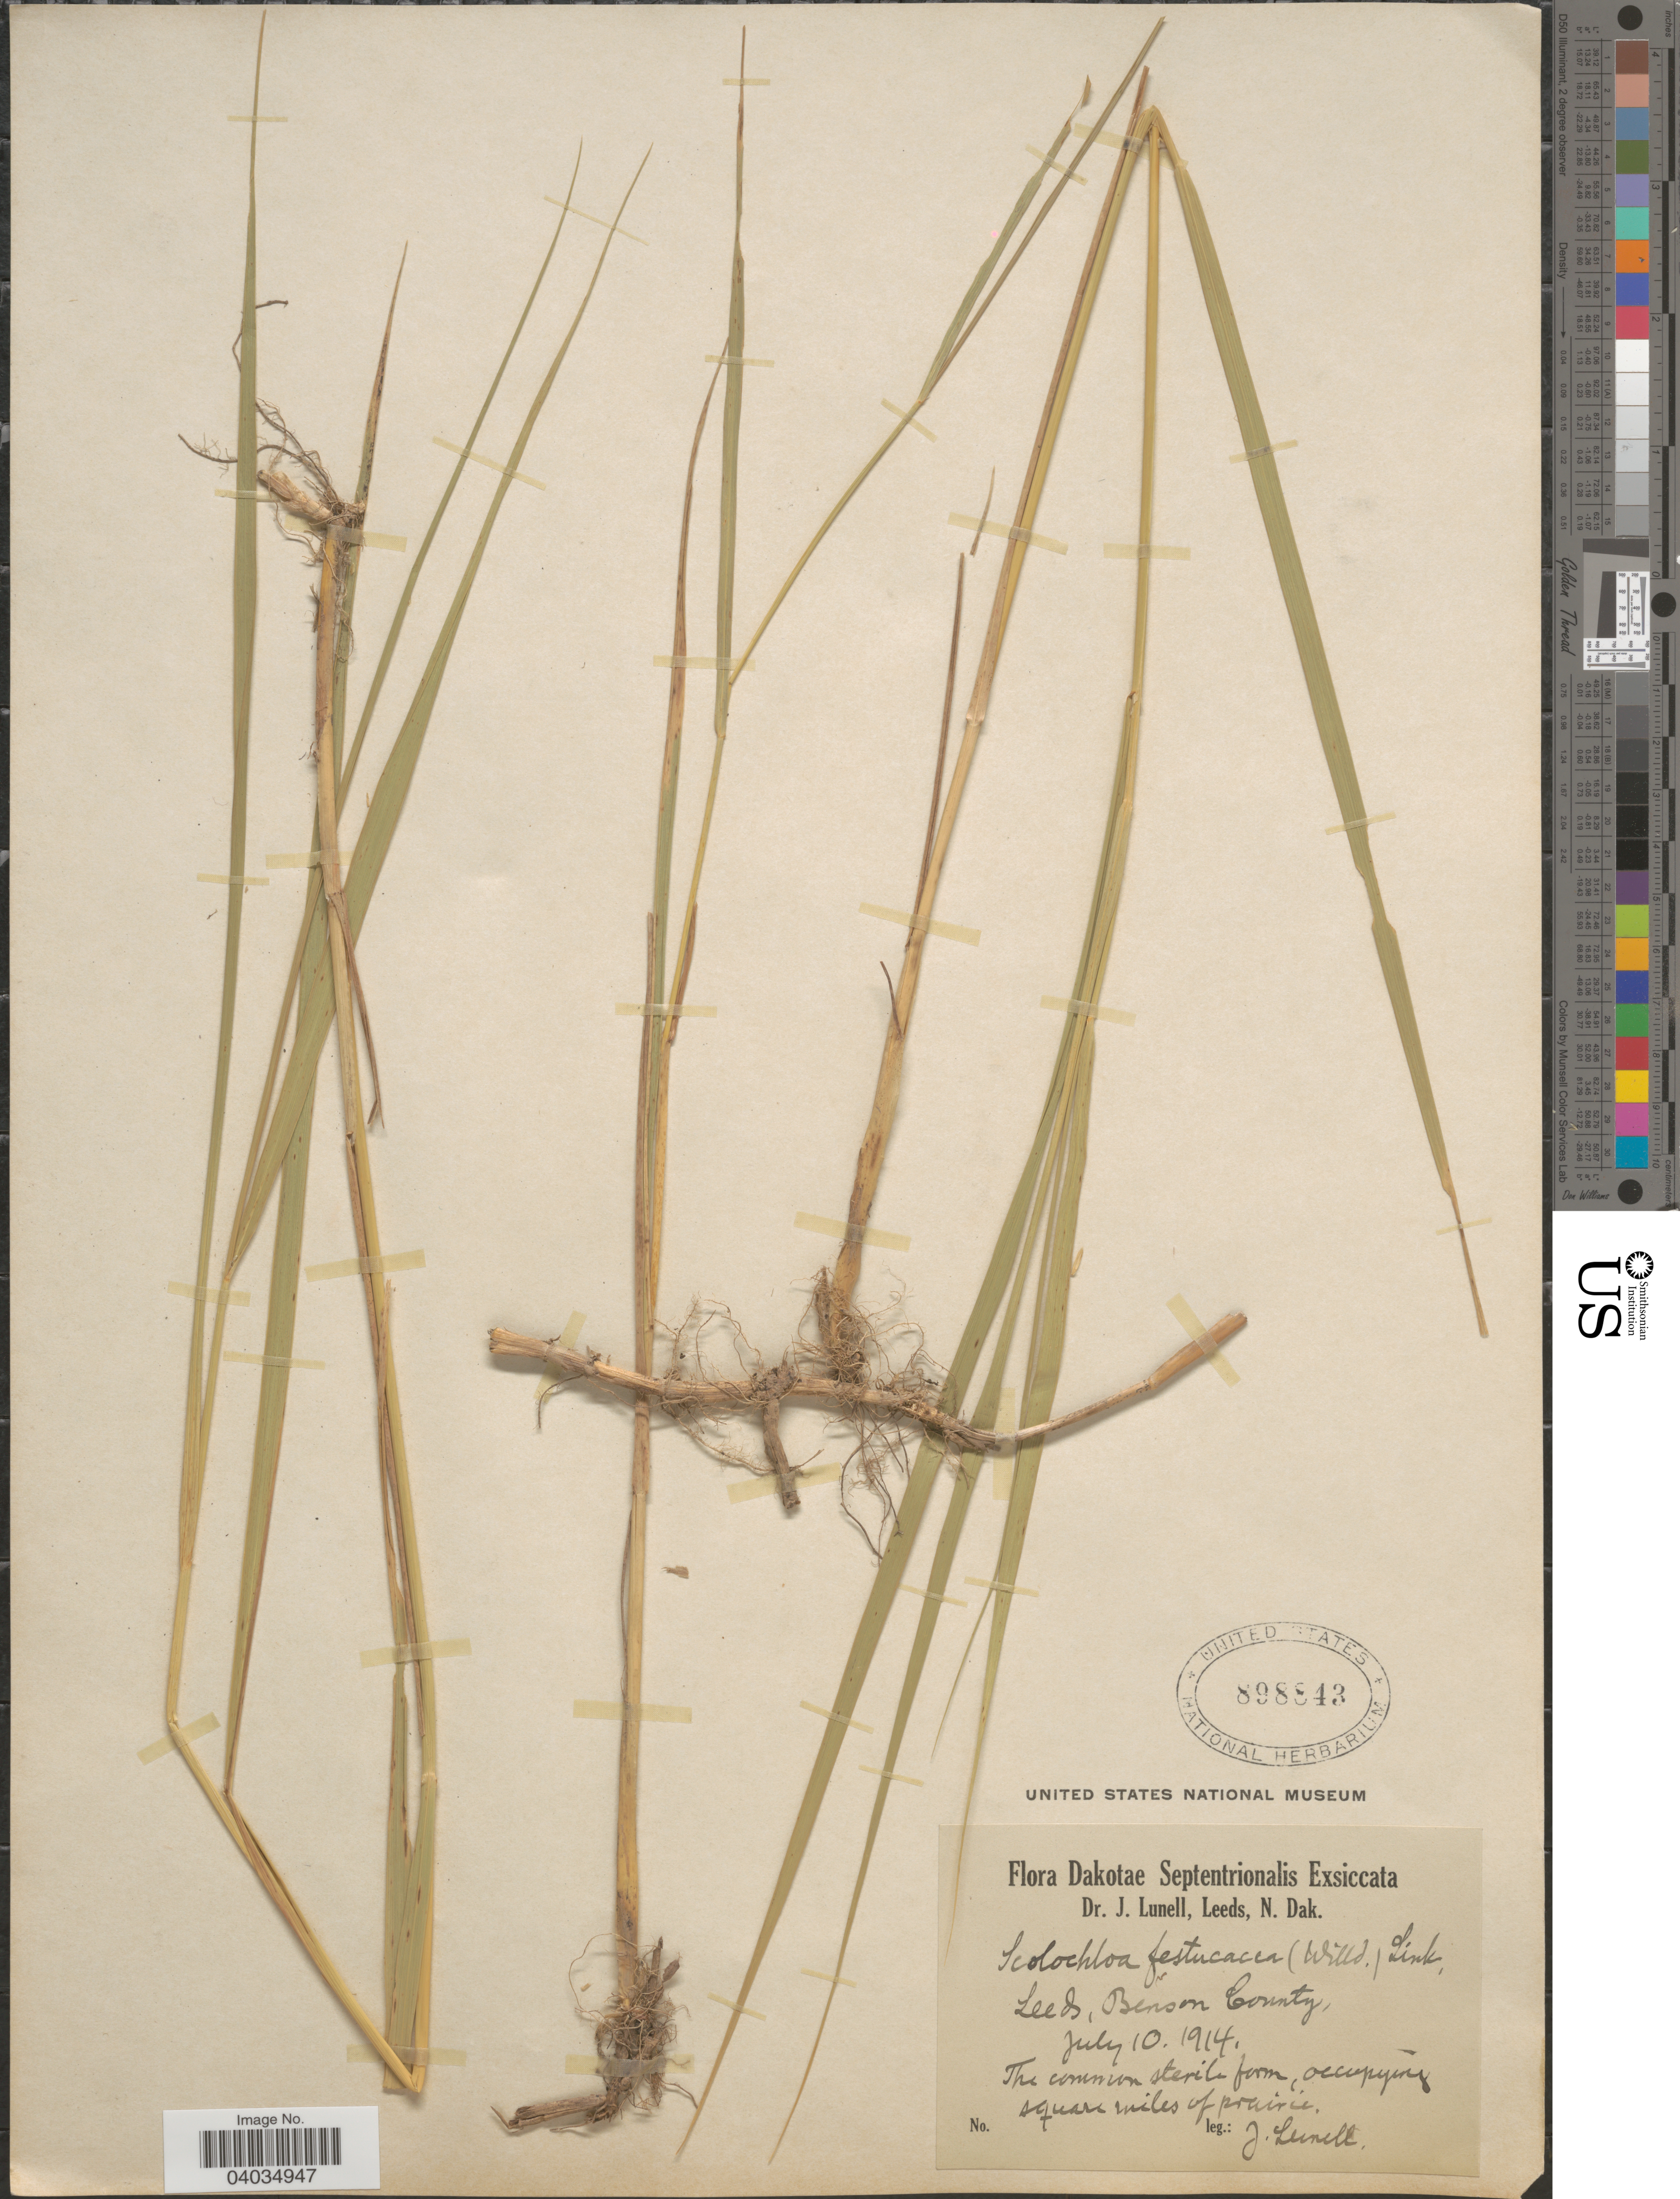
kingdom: Plantae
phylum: Tracheophyta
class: Liliopsida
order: Poales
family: Poaceae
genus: Scolochloa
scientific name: Scolochloa festucacea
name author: (Willd.) Link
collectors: J. Lunell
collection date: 1914-07-10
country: United States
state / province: North Dakota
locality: Dakotae Septentrionalis. Leeds, Benson County.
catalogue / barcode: US 898843